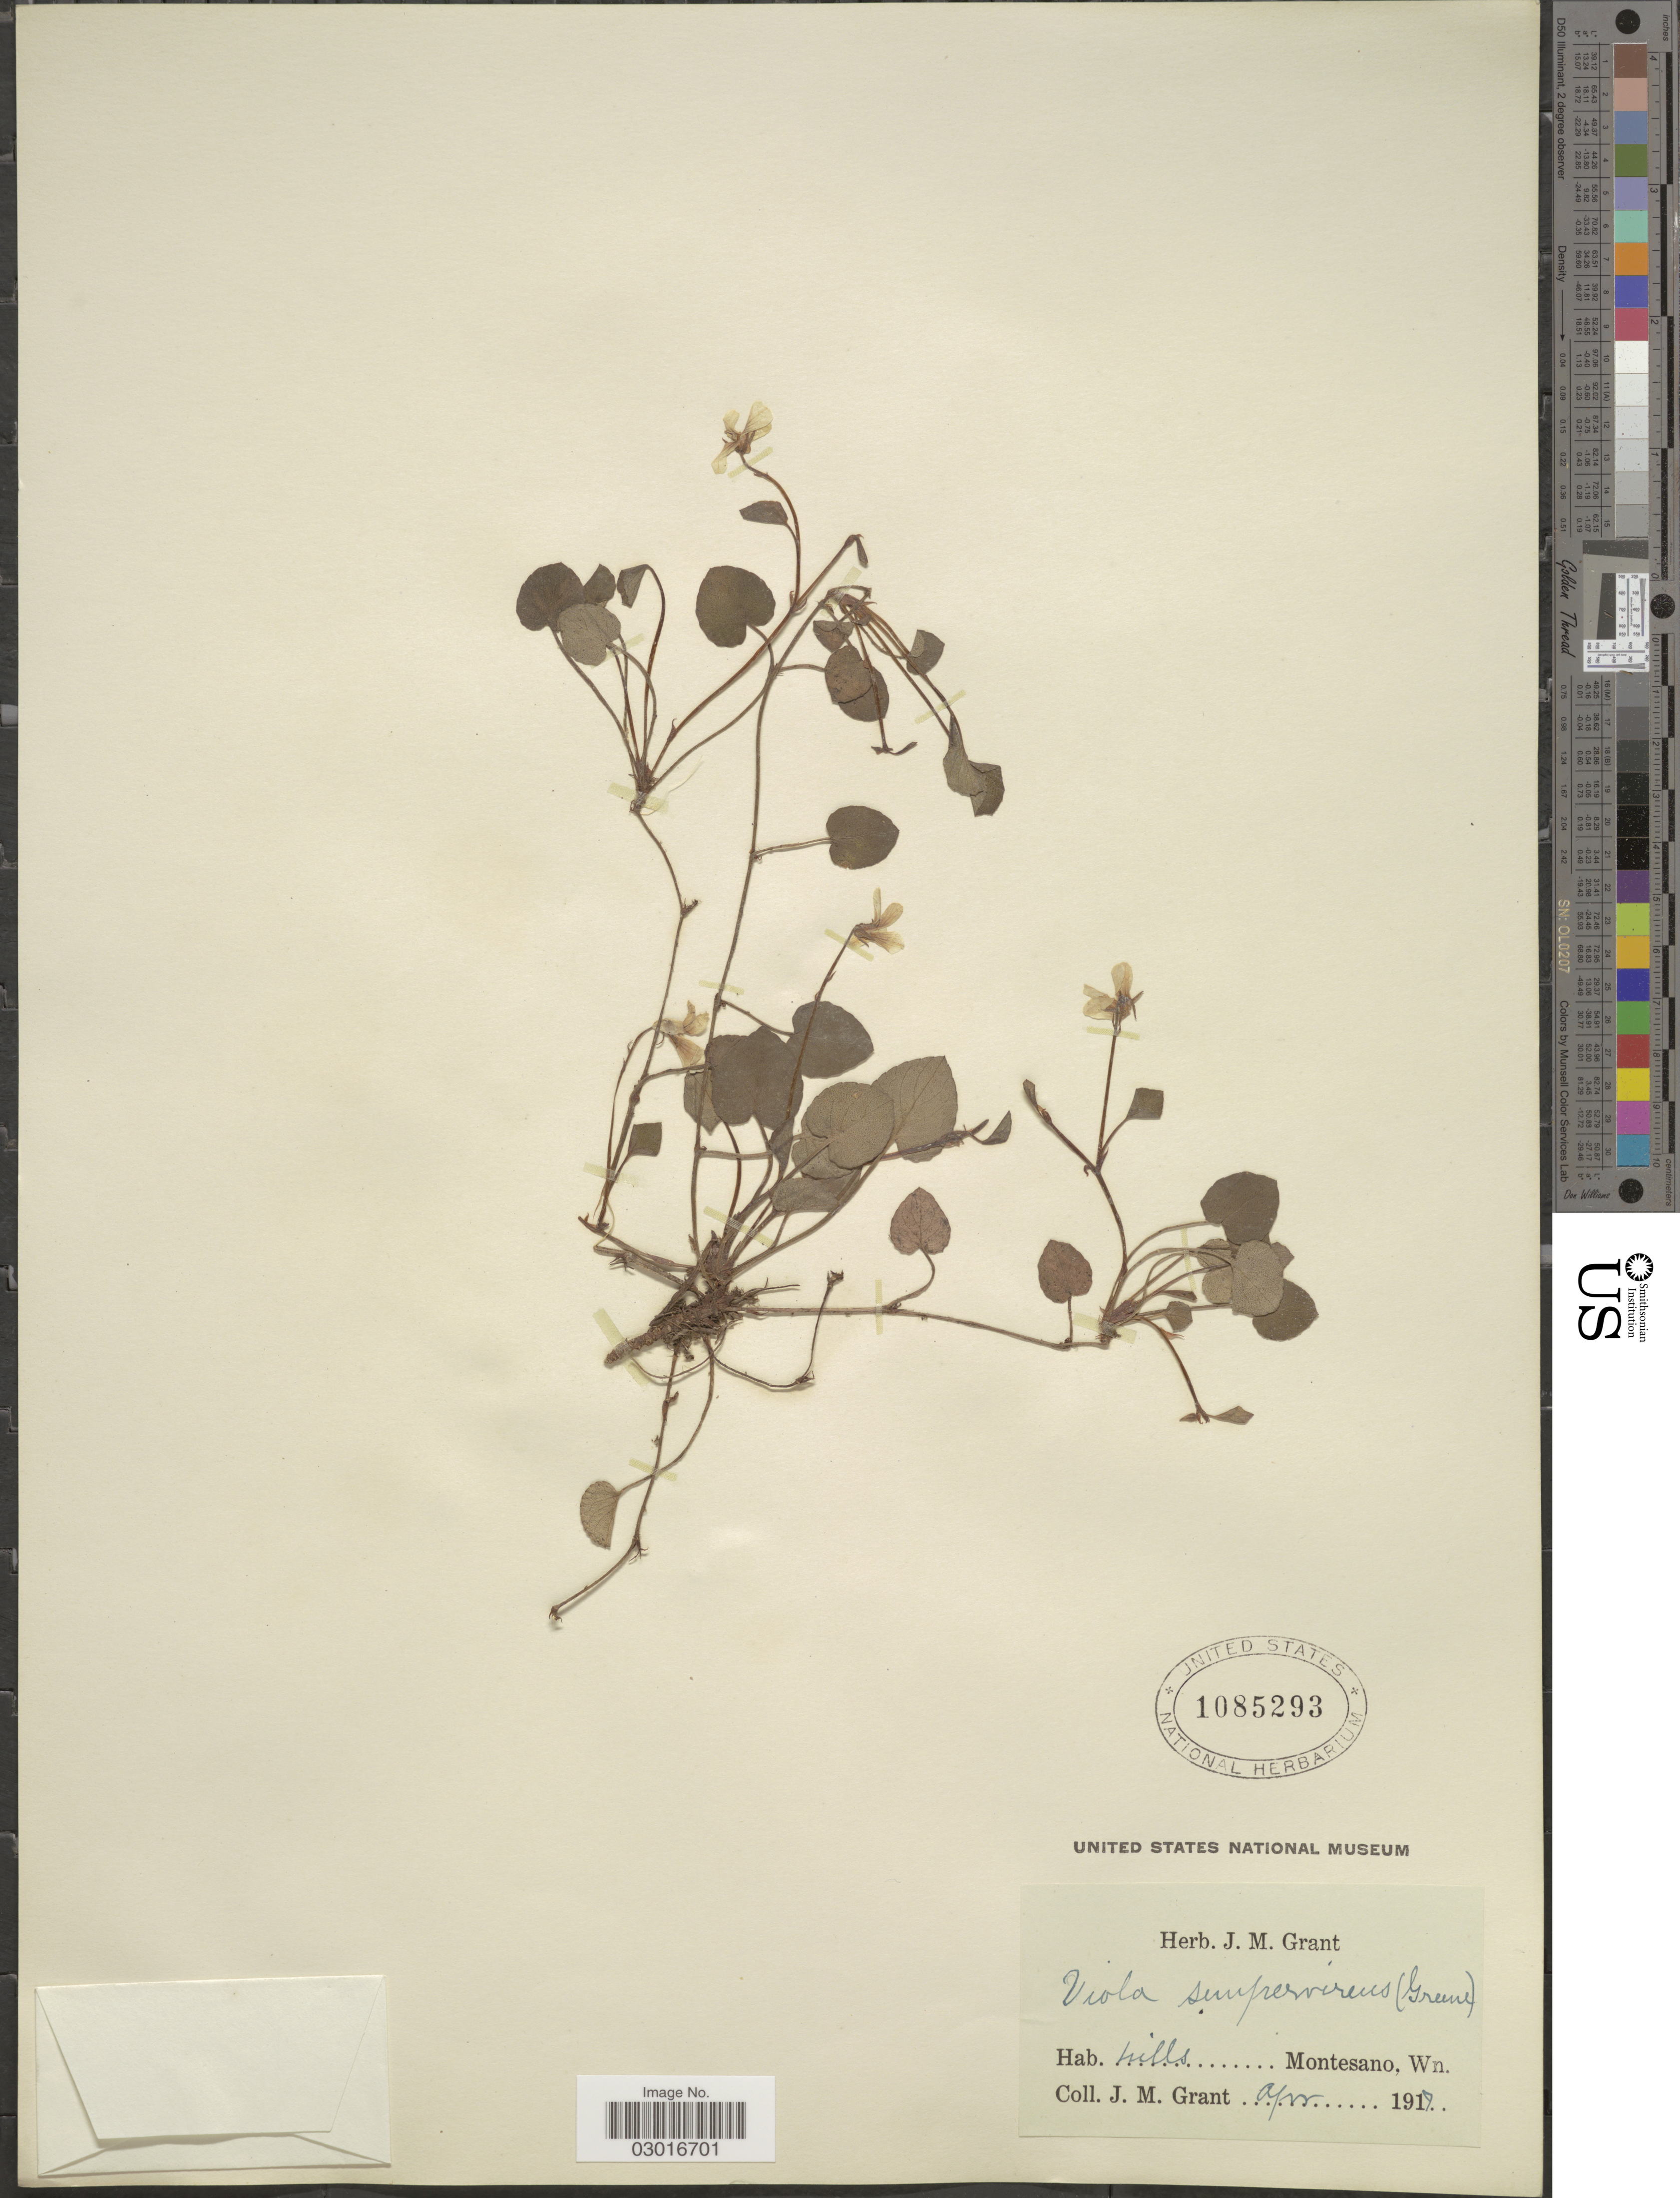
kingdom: Plantae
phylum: Tracheophyta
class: Magnoliopsida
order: Malpighiales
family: Violaceae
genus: Viola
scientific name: Viola sempervirens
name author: Greene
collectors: J. M. Grant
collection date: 1917-04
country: United States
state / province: Washington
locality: Montesano, Wn.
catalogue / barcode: US 1085293